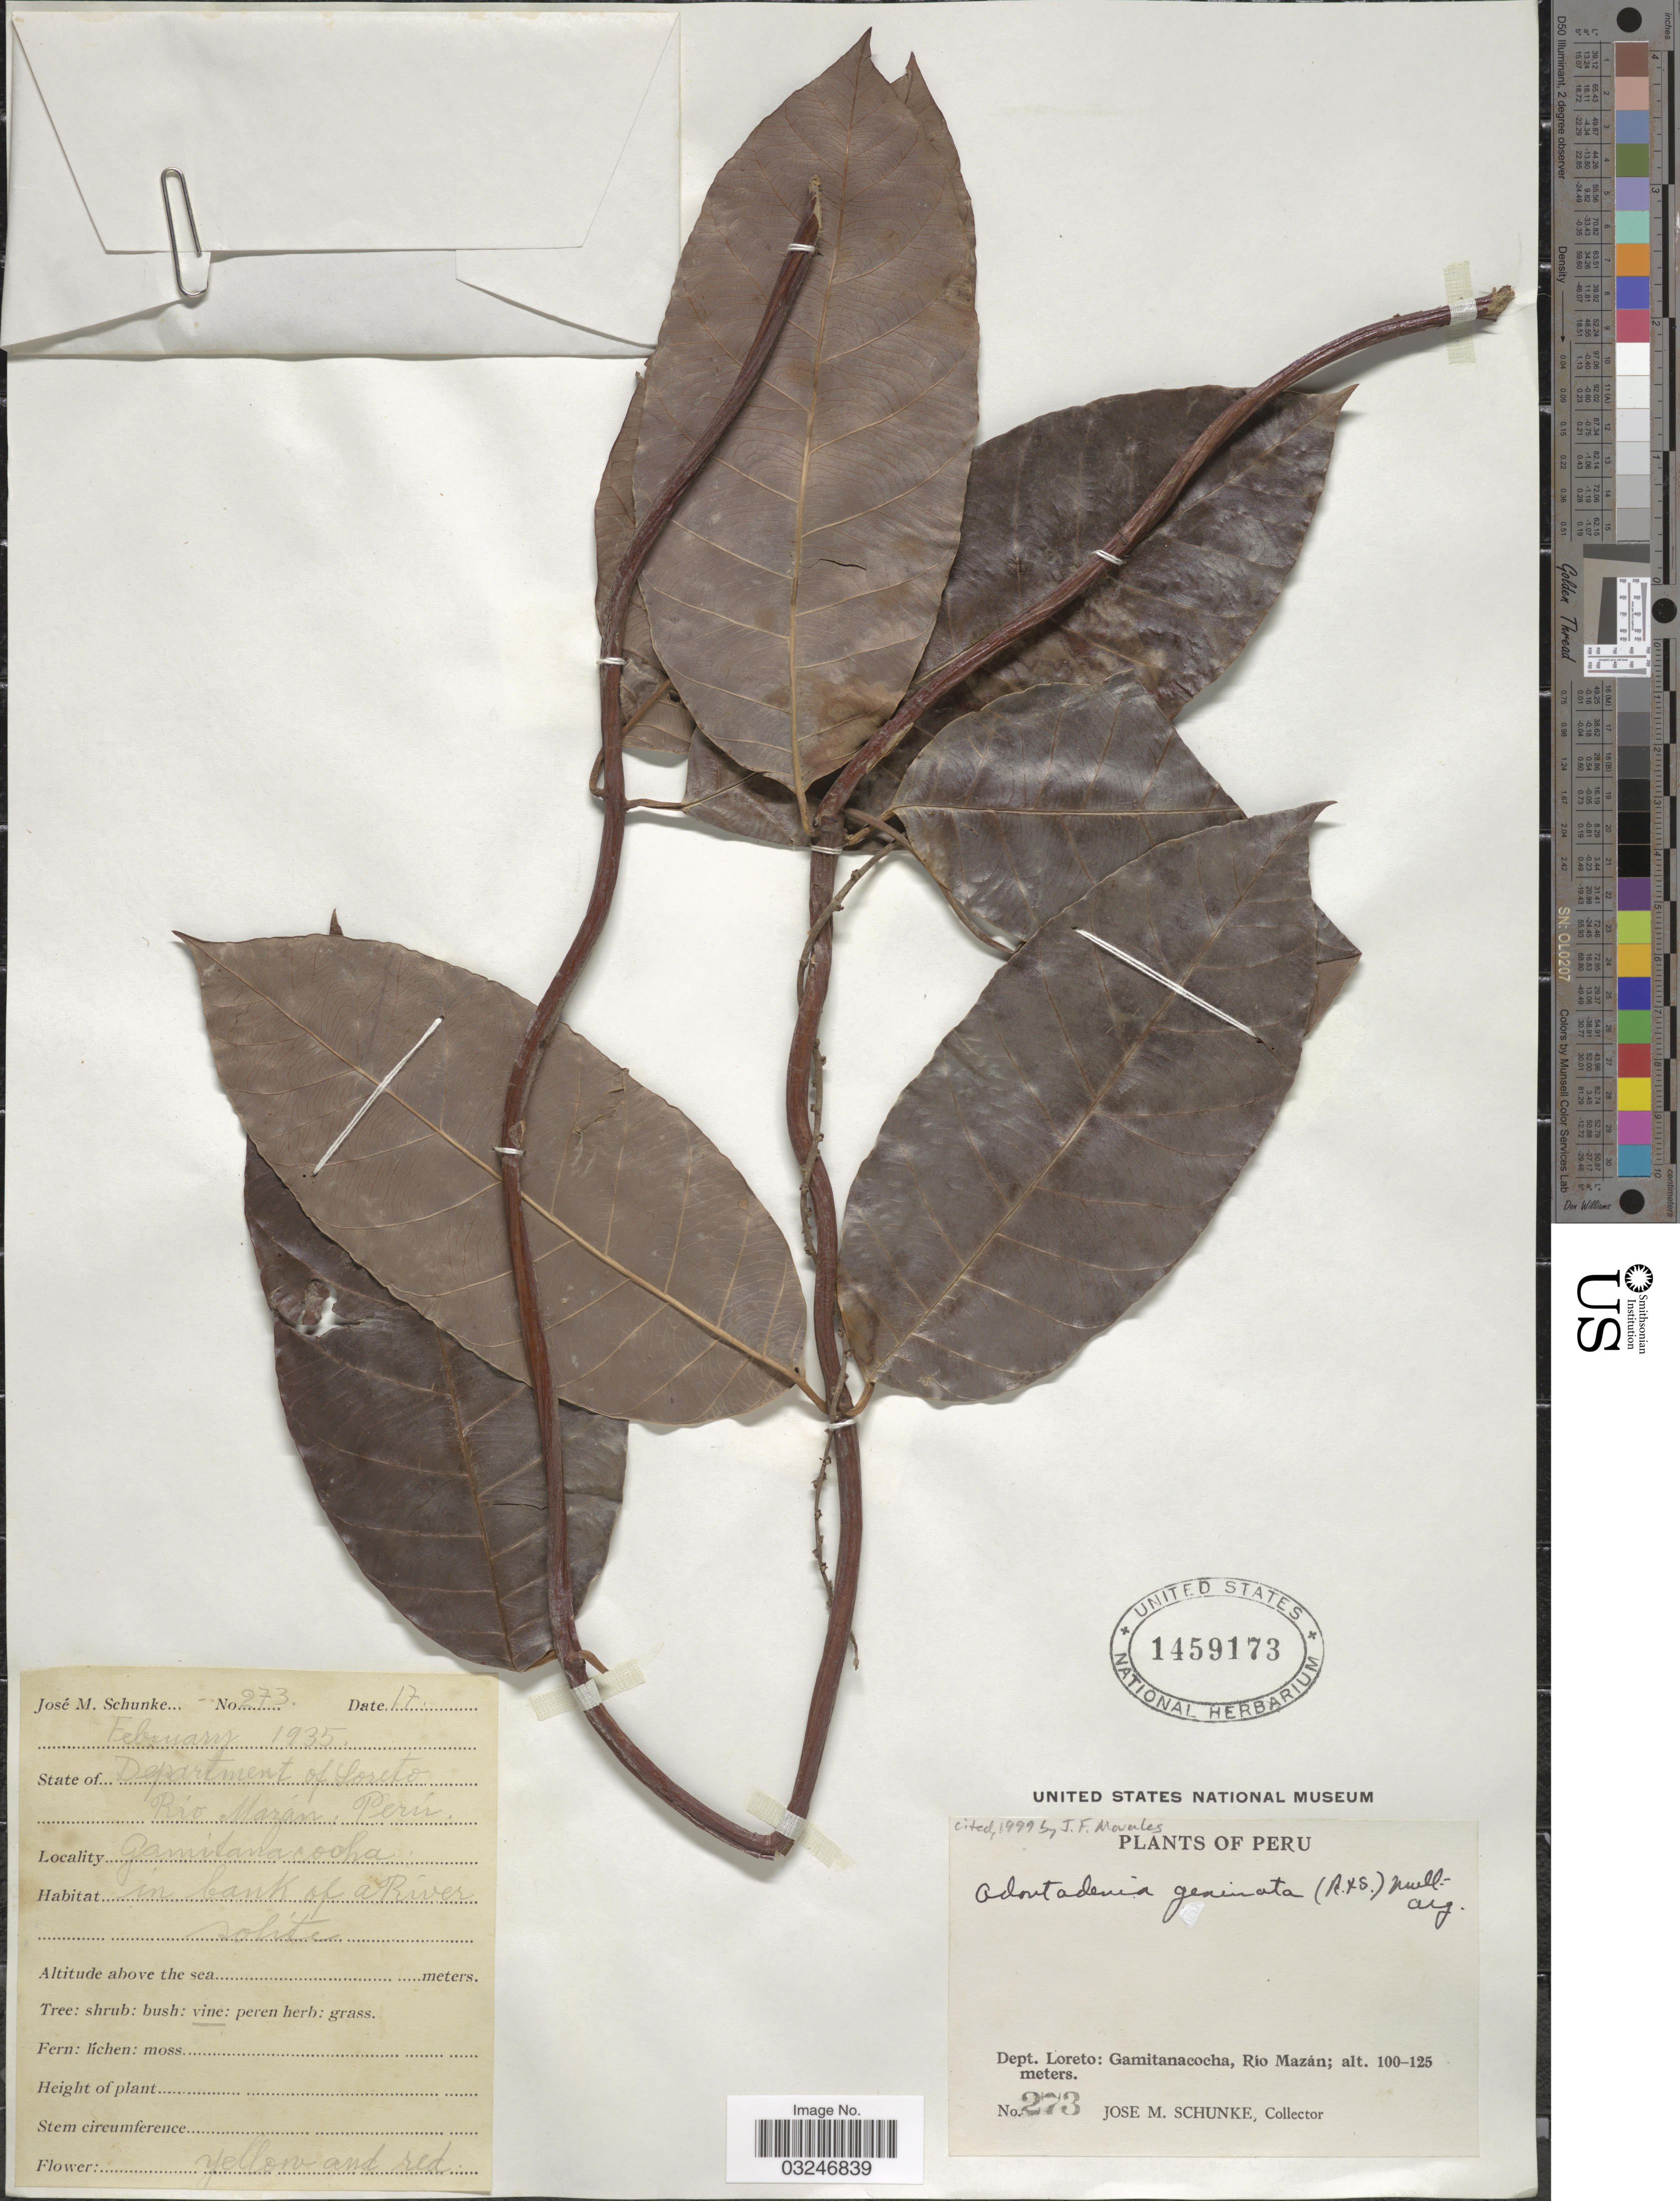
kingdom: Plantae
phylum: Tracheophyta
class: Magnoliopsida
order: Gentianales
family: Apocynaceae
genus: Odontadenia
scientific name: Odontadenia geminata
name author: (Hoffmanns. ex Roem. & Schult.) Müll. Arg.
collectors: J. M. Schunke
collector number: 273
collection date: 1935-02-17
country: Peru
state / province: Loreto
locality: Department of Loreto: Gamitanacocha, Río Mazán.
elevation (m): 100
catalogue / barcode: US 1459173